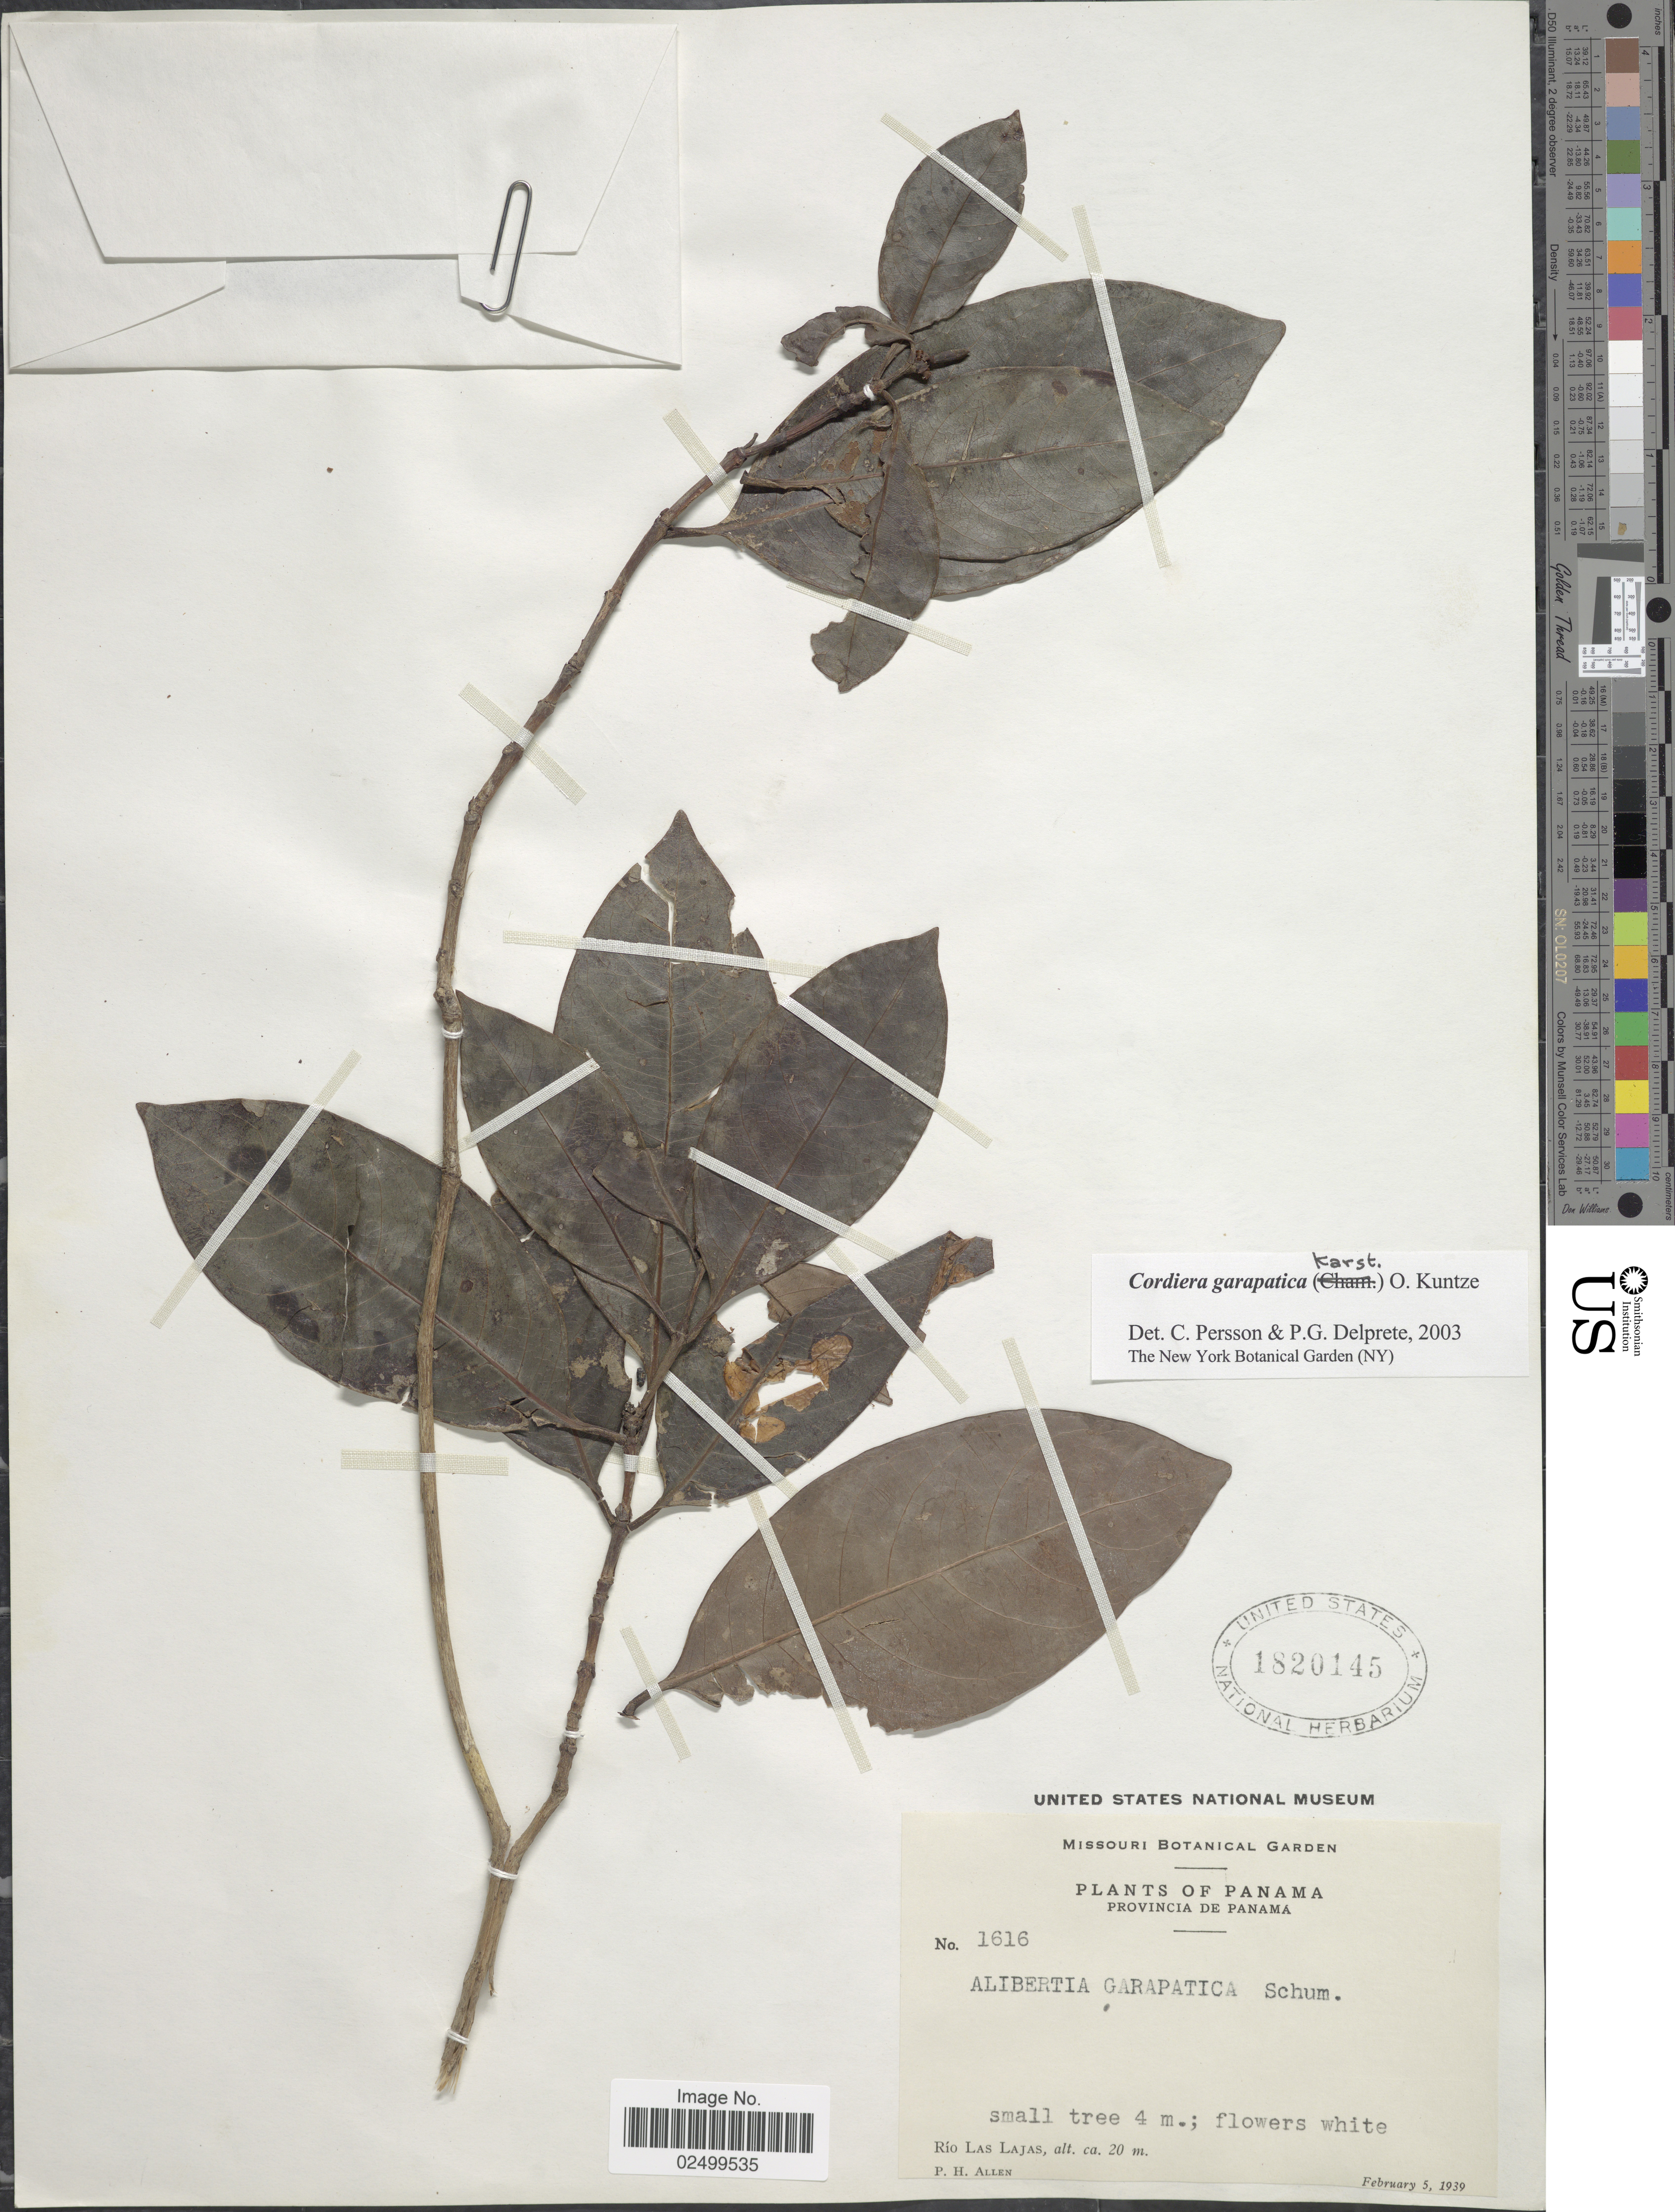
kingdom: Plantae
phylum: Tracheophyta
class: Magnoliopsida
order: Gentianales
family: Rubiaceae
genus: Cordiera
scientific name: Cordiera garapatica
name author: Kuntze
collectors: P. H. Allen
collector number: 1616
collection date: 1939-02-05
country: Panama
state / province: Panamá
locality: Río Las Lajas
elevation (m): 20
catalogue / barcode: US 1820145